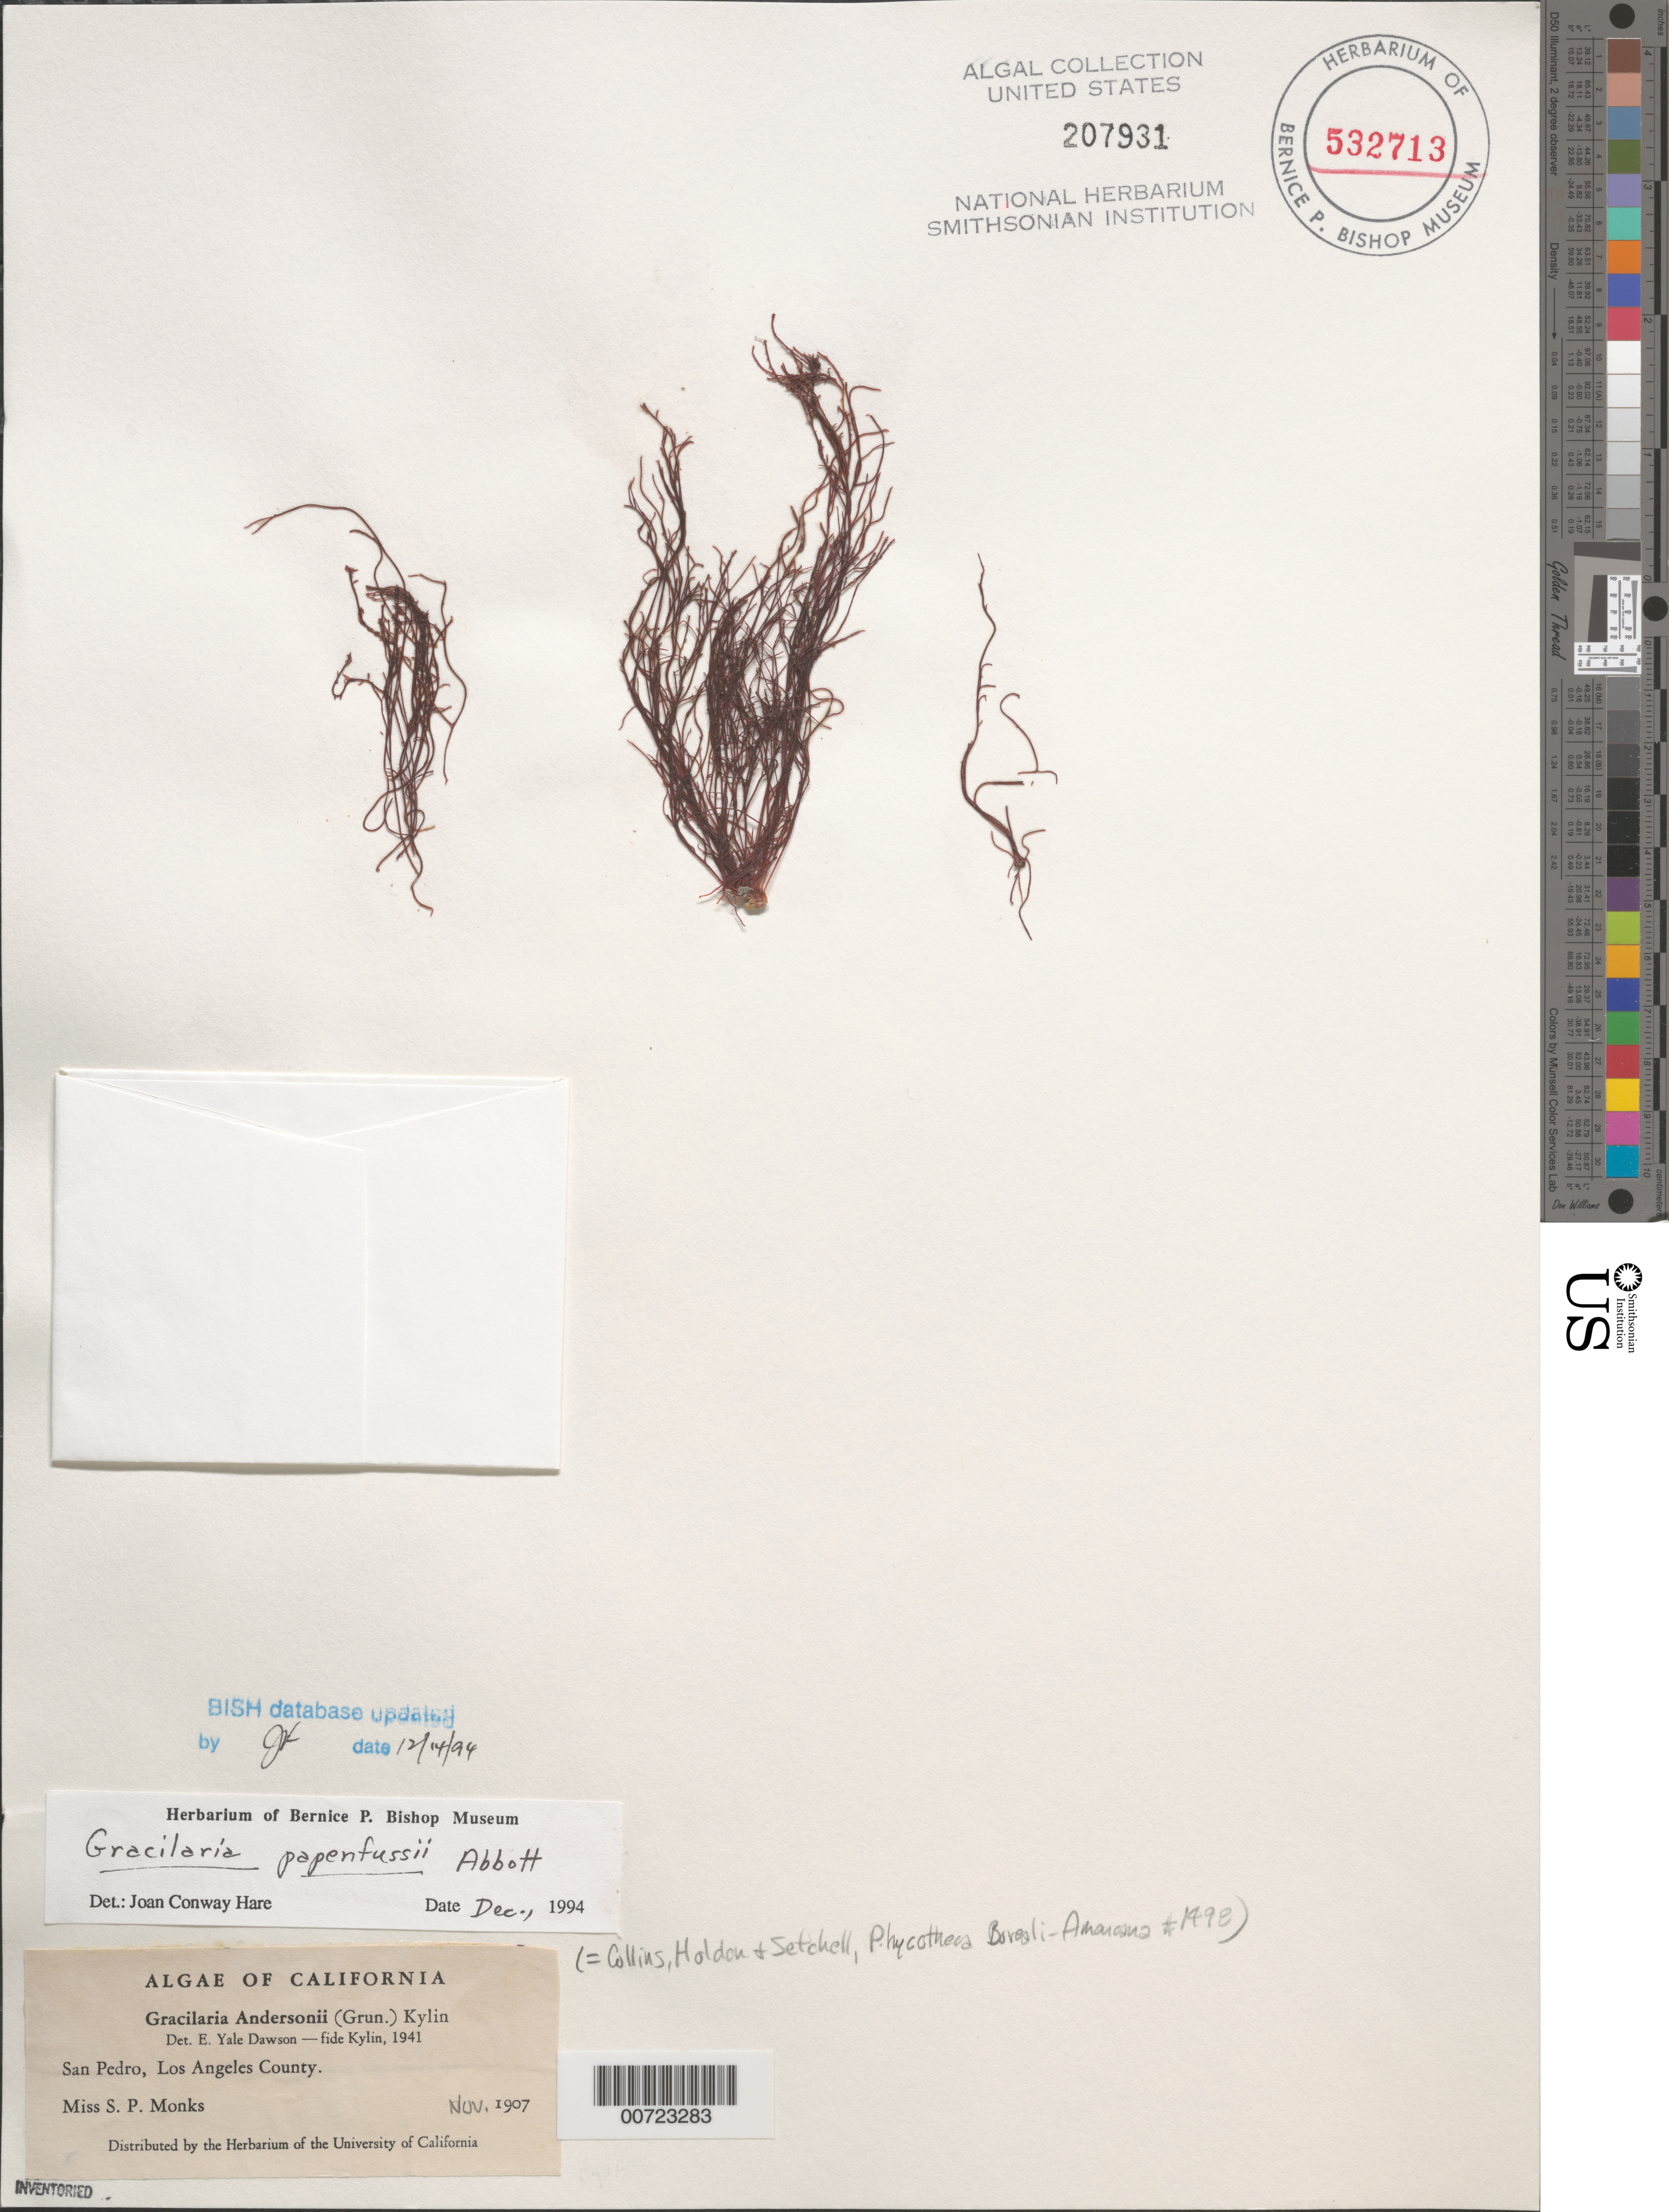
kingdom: Plantae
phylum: Rhodophyta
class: Florideophyceae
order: Gracilariales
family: Gracilariaceae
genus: Gracilaria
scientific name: Gracilaria papenfussii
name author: I.A. Abbott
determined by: Hare, Joan Conway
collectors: S. Monks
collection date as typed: Nov 1907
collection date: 1907-11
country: United States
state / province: California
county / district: Los Angeles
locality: San Pedro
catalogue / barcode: US 207931